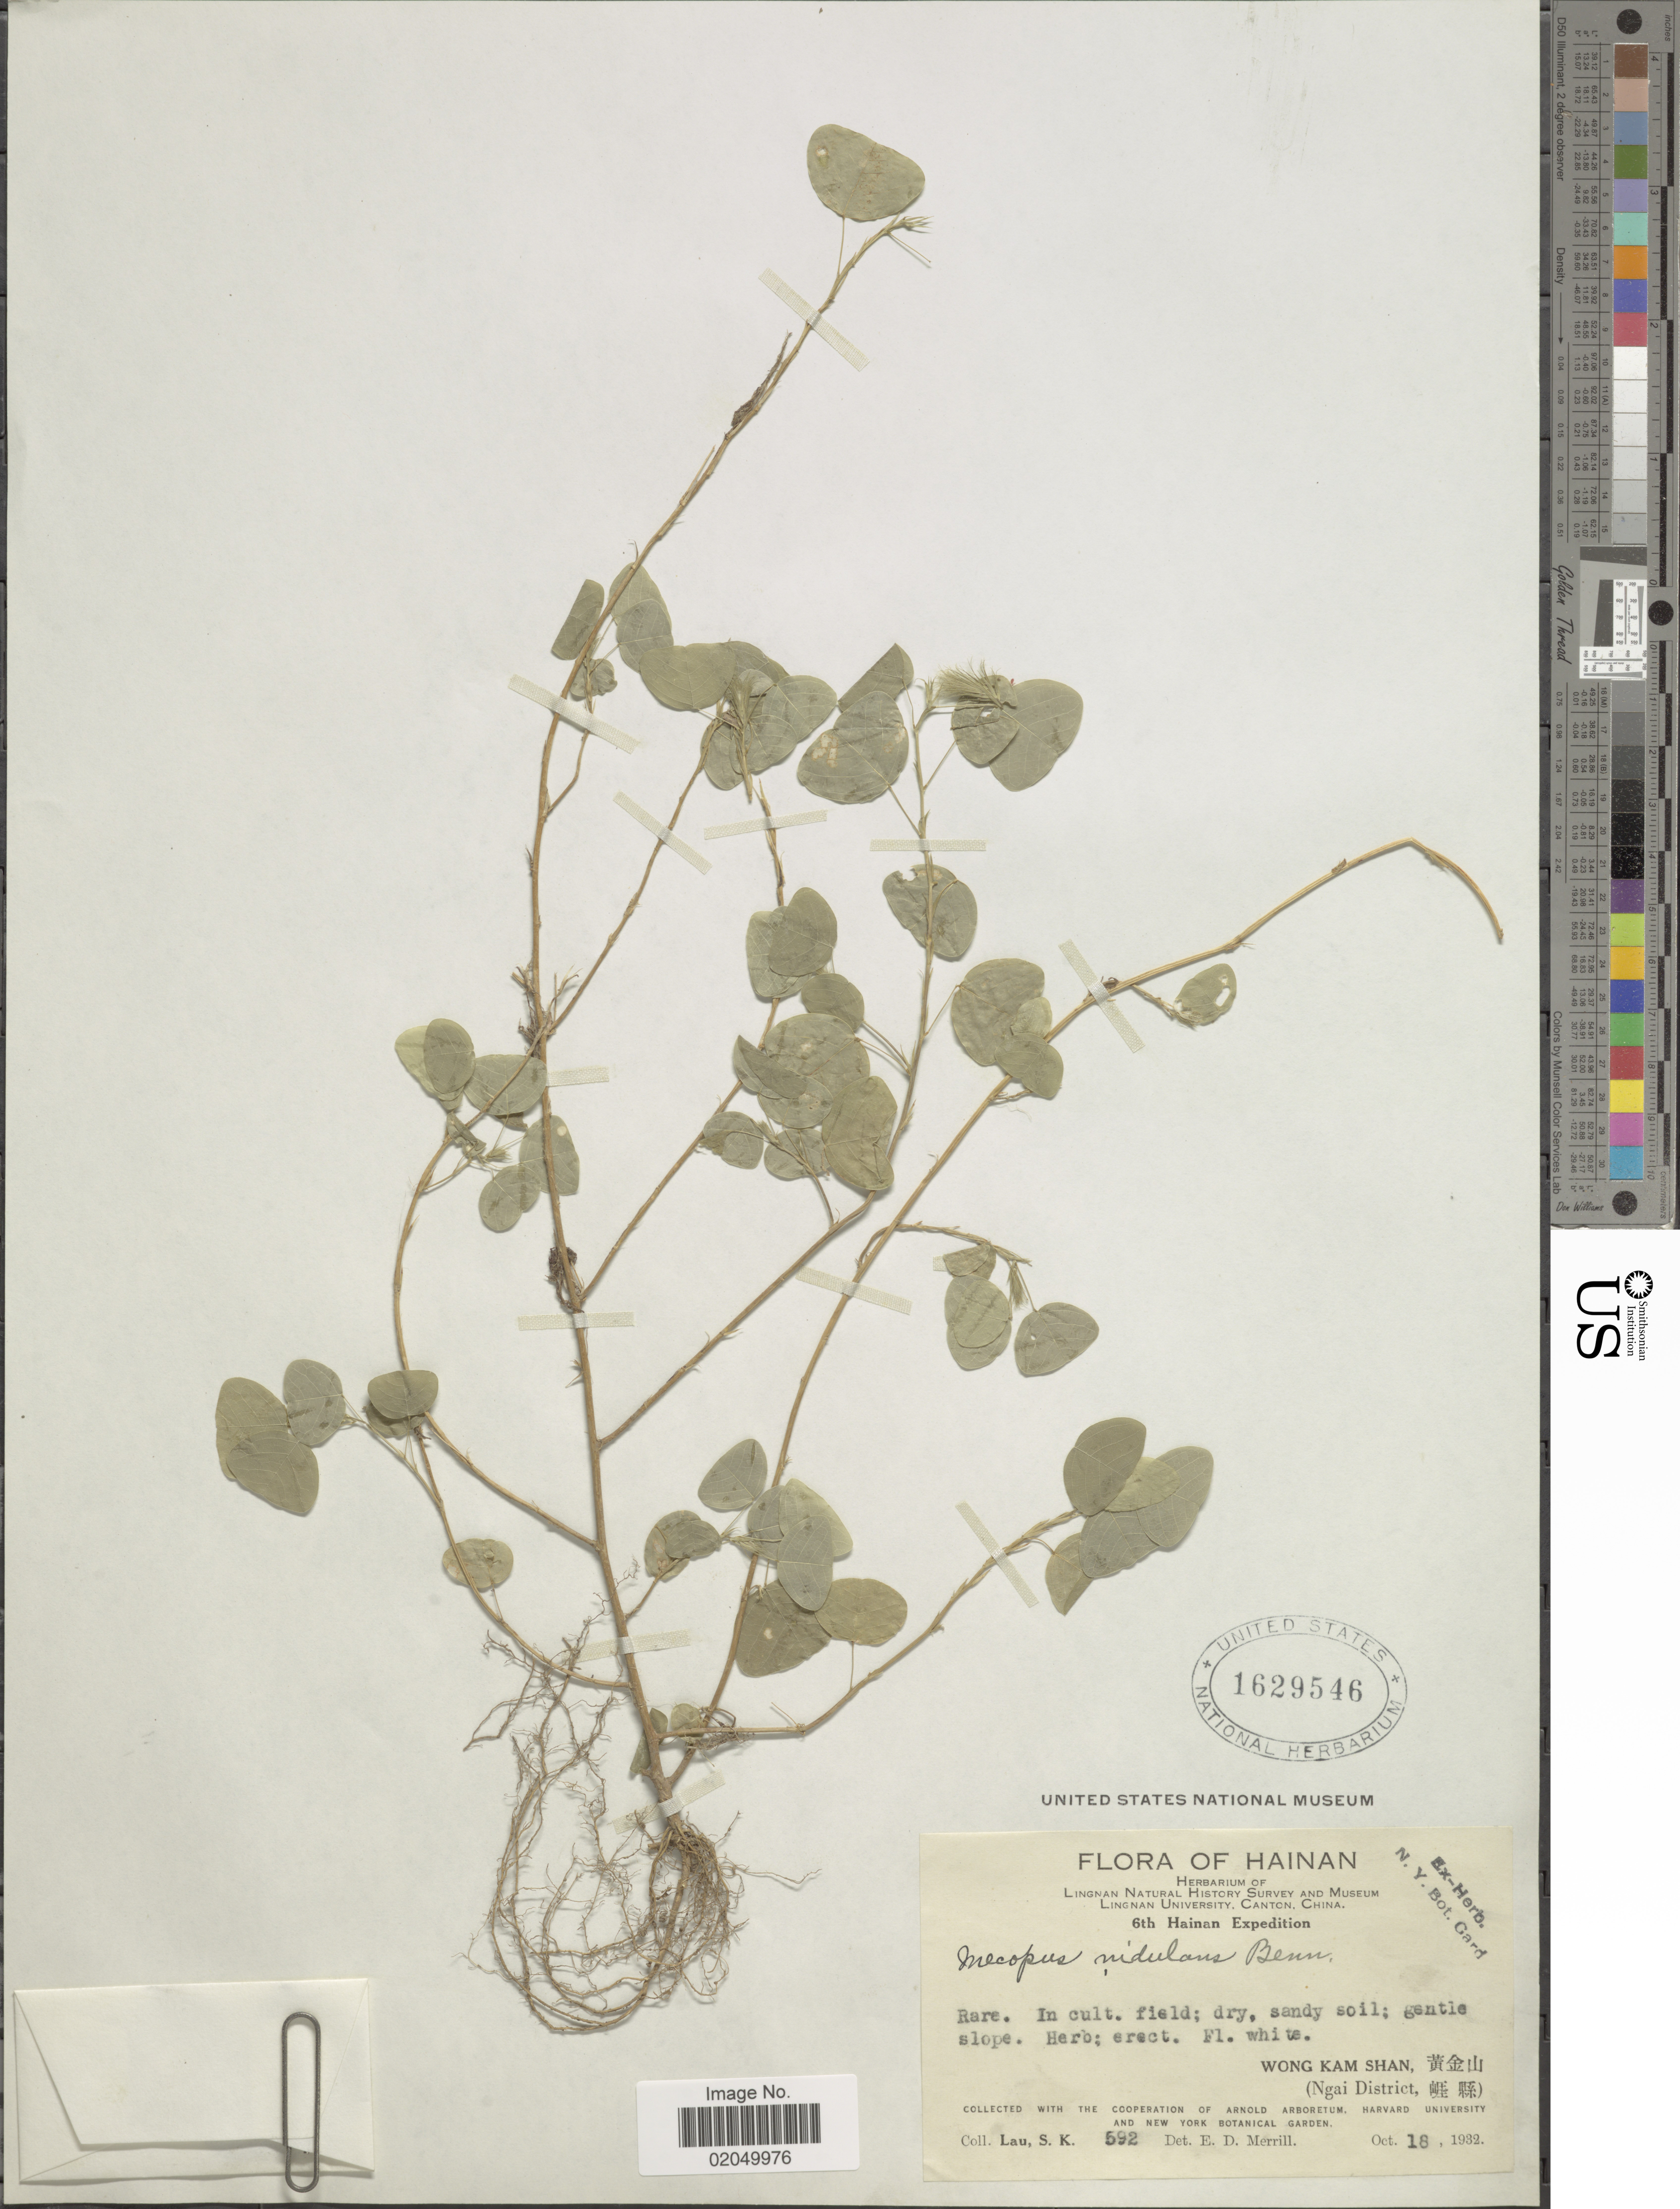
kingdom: Plantae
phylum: Tracheophyta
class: Magnoliopsida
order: Fabales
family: Fabaceae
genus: Mecopus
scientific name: Mecopus nidulans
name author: Benn.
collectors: S. K. Lau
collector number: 592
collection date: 1932-10-18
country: China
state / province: Hainan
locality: Wong Kam Shan (Ngai District)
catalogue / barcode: US 1629546